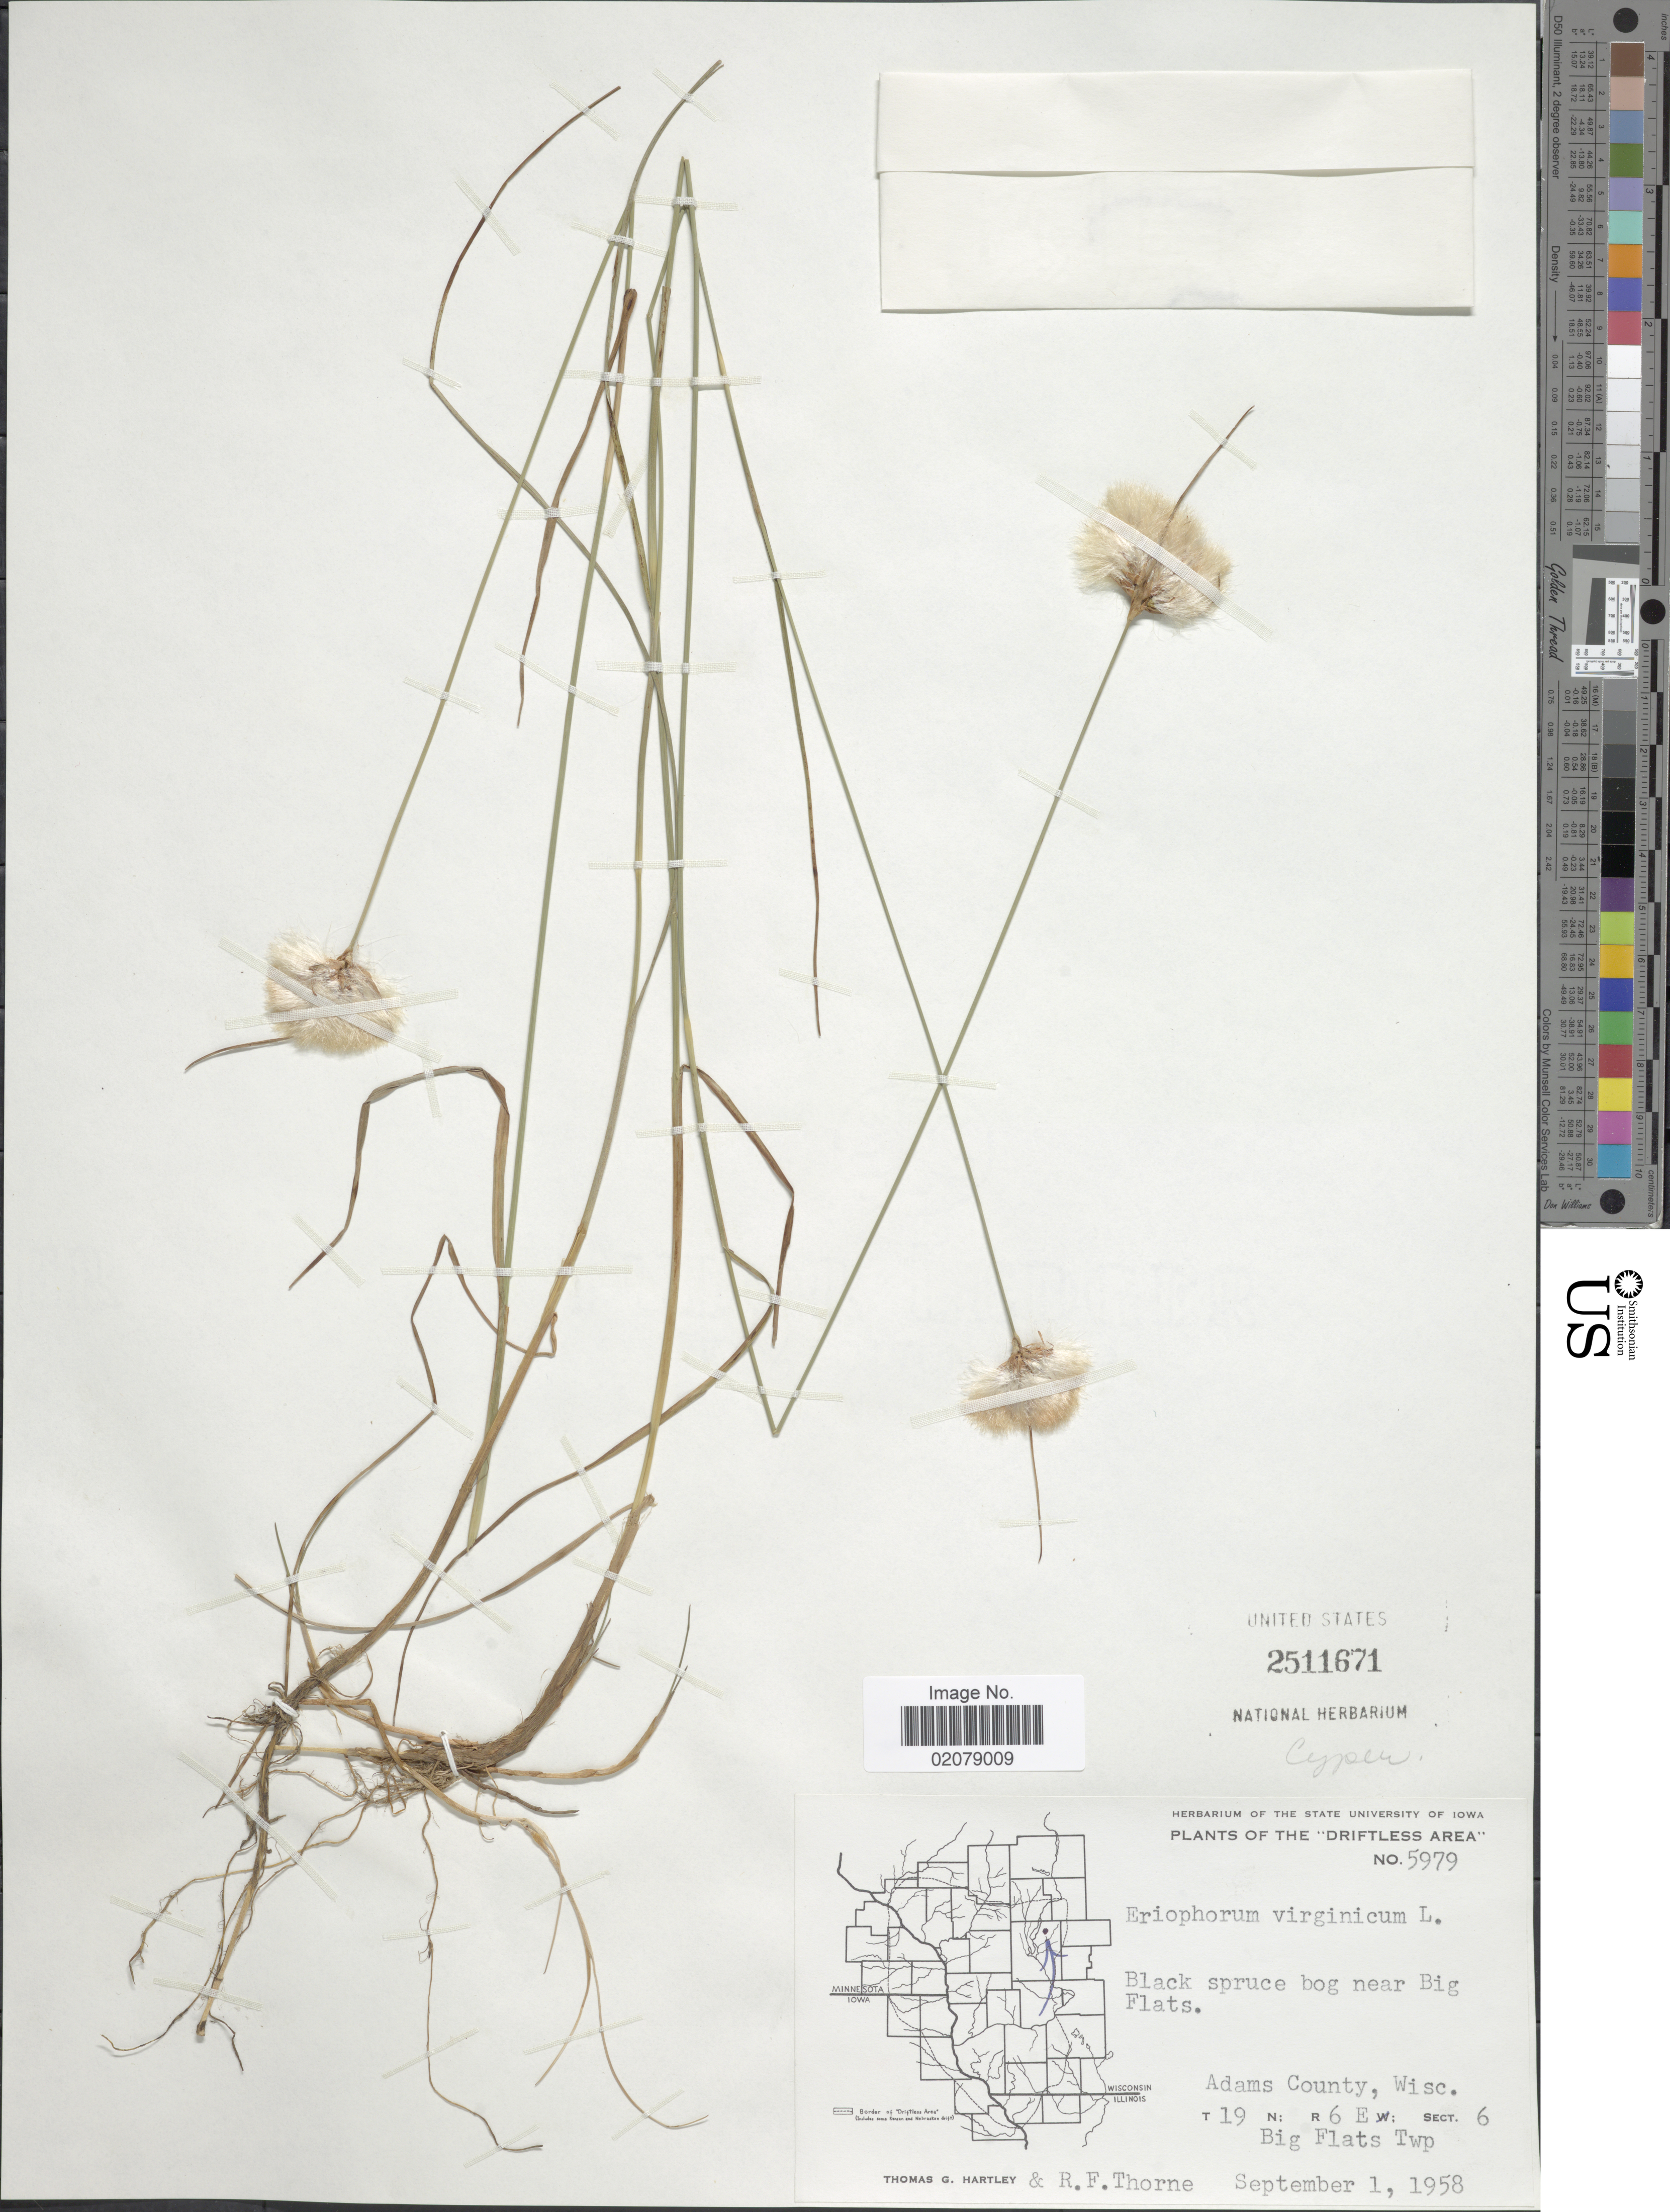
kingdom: Plantae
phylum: Tracheophyta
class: Liliopsida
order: Poales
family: Cyperaceae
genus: Eriophorum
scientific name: Eriophorum virginicum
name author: L.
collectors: T. Hartley & R. F. Thorne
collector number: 5979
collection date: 1958-09-01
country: United States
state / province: Wisconsin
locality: The Driftless Area, Black spruce bog near Bog Flats, Adams County, Wisc, T 19 N R 6 E Sect. 6 Big Flats Twp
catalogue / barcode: US 2511671